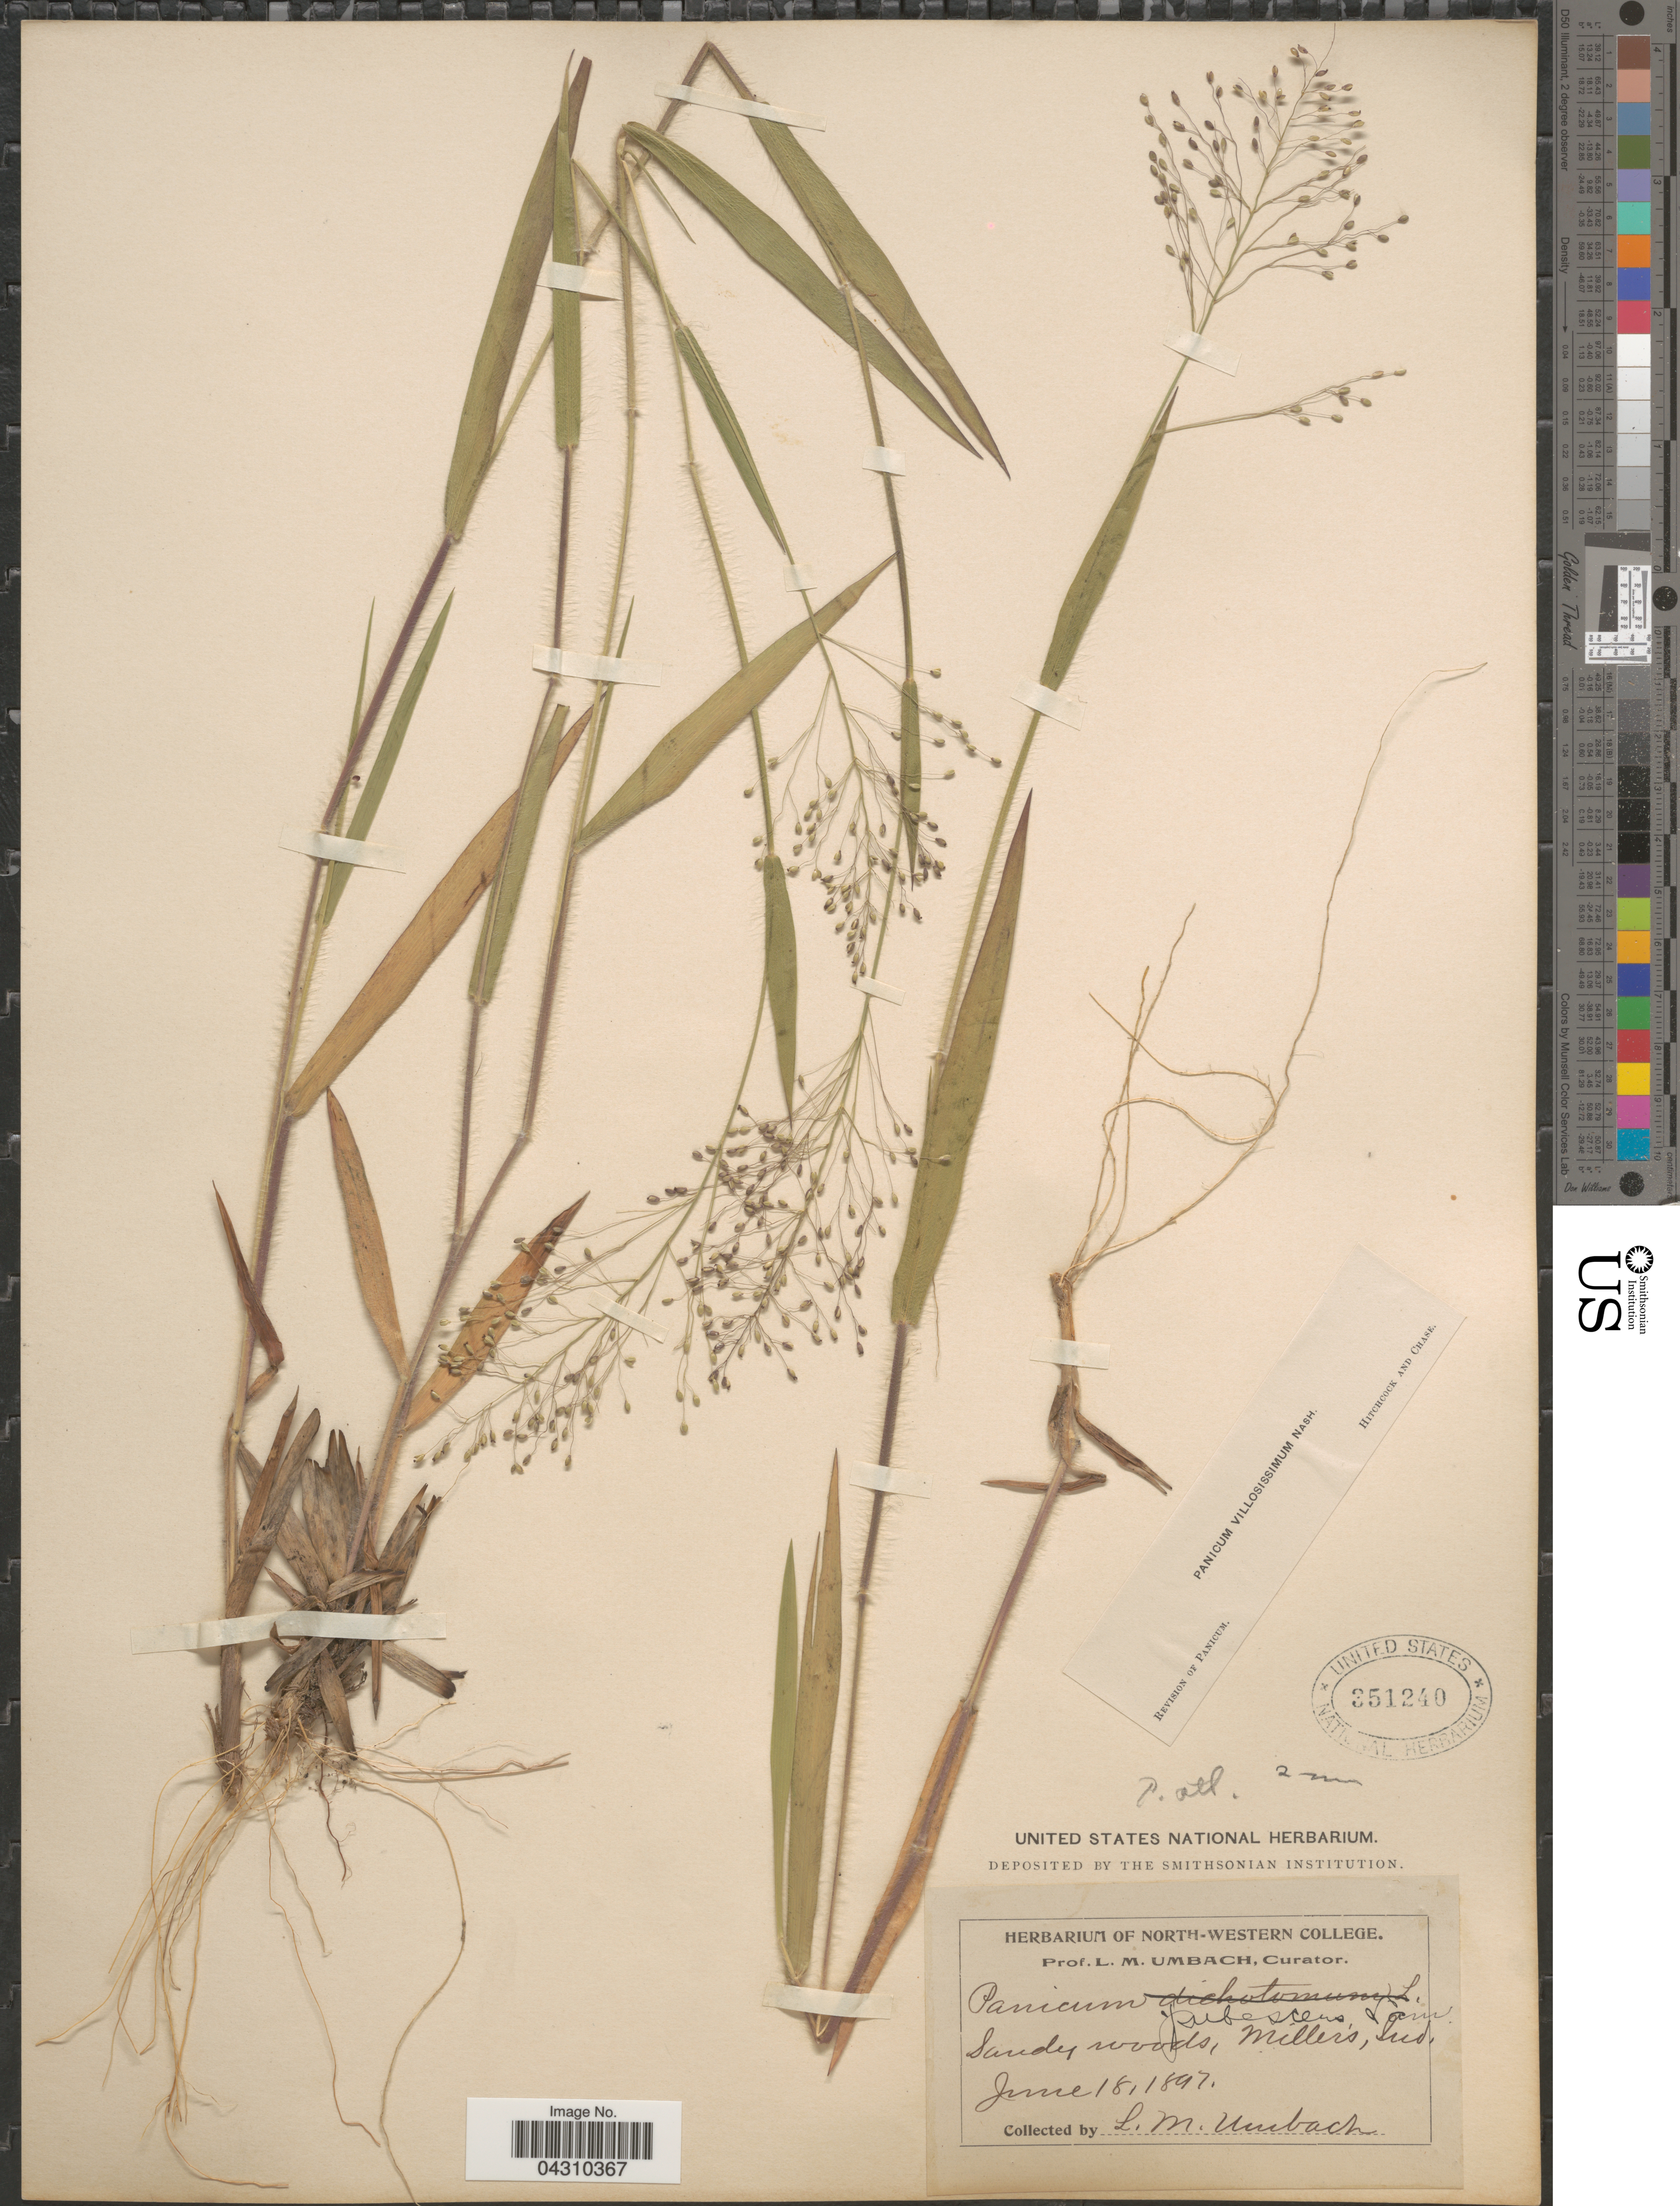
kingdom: Plantae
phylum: Tracheophyta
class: Liliopsida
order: Poales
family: Poaceae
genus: Dichanthelium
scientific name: Dichanthelium acuminatum var. acuminatum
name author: (Sw.) Gould & C.A. Clark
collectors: L. M. Umbach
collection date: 1897-06-18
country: United States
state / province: Indiana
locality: Sandy woods, Miller's.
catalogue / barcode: US 351240